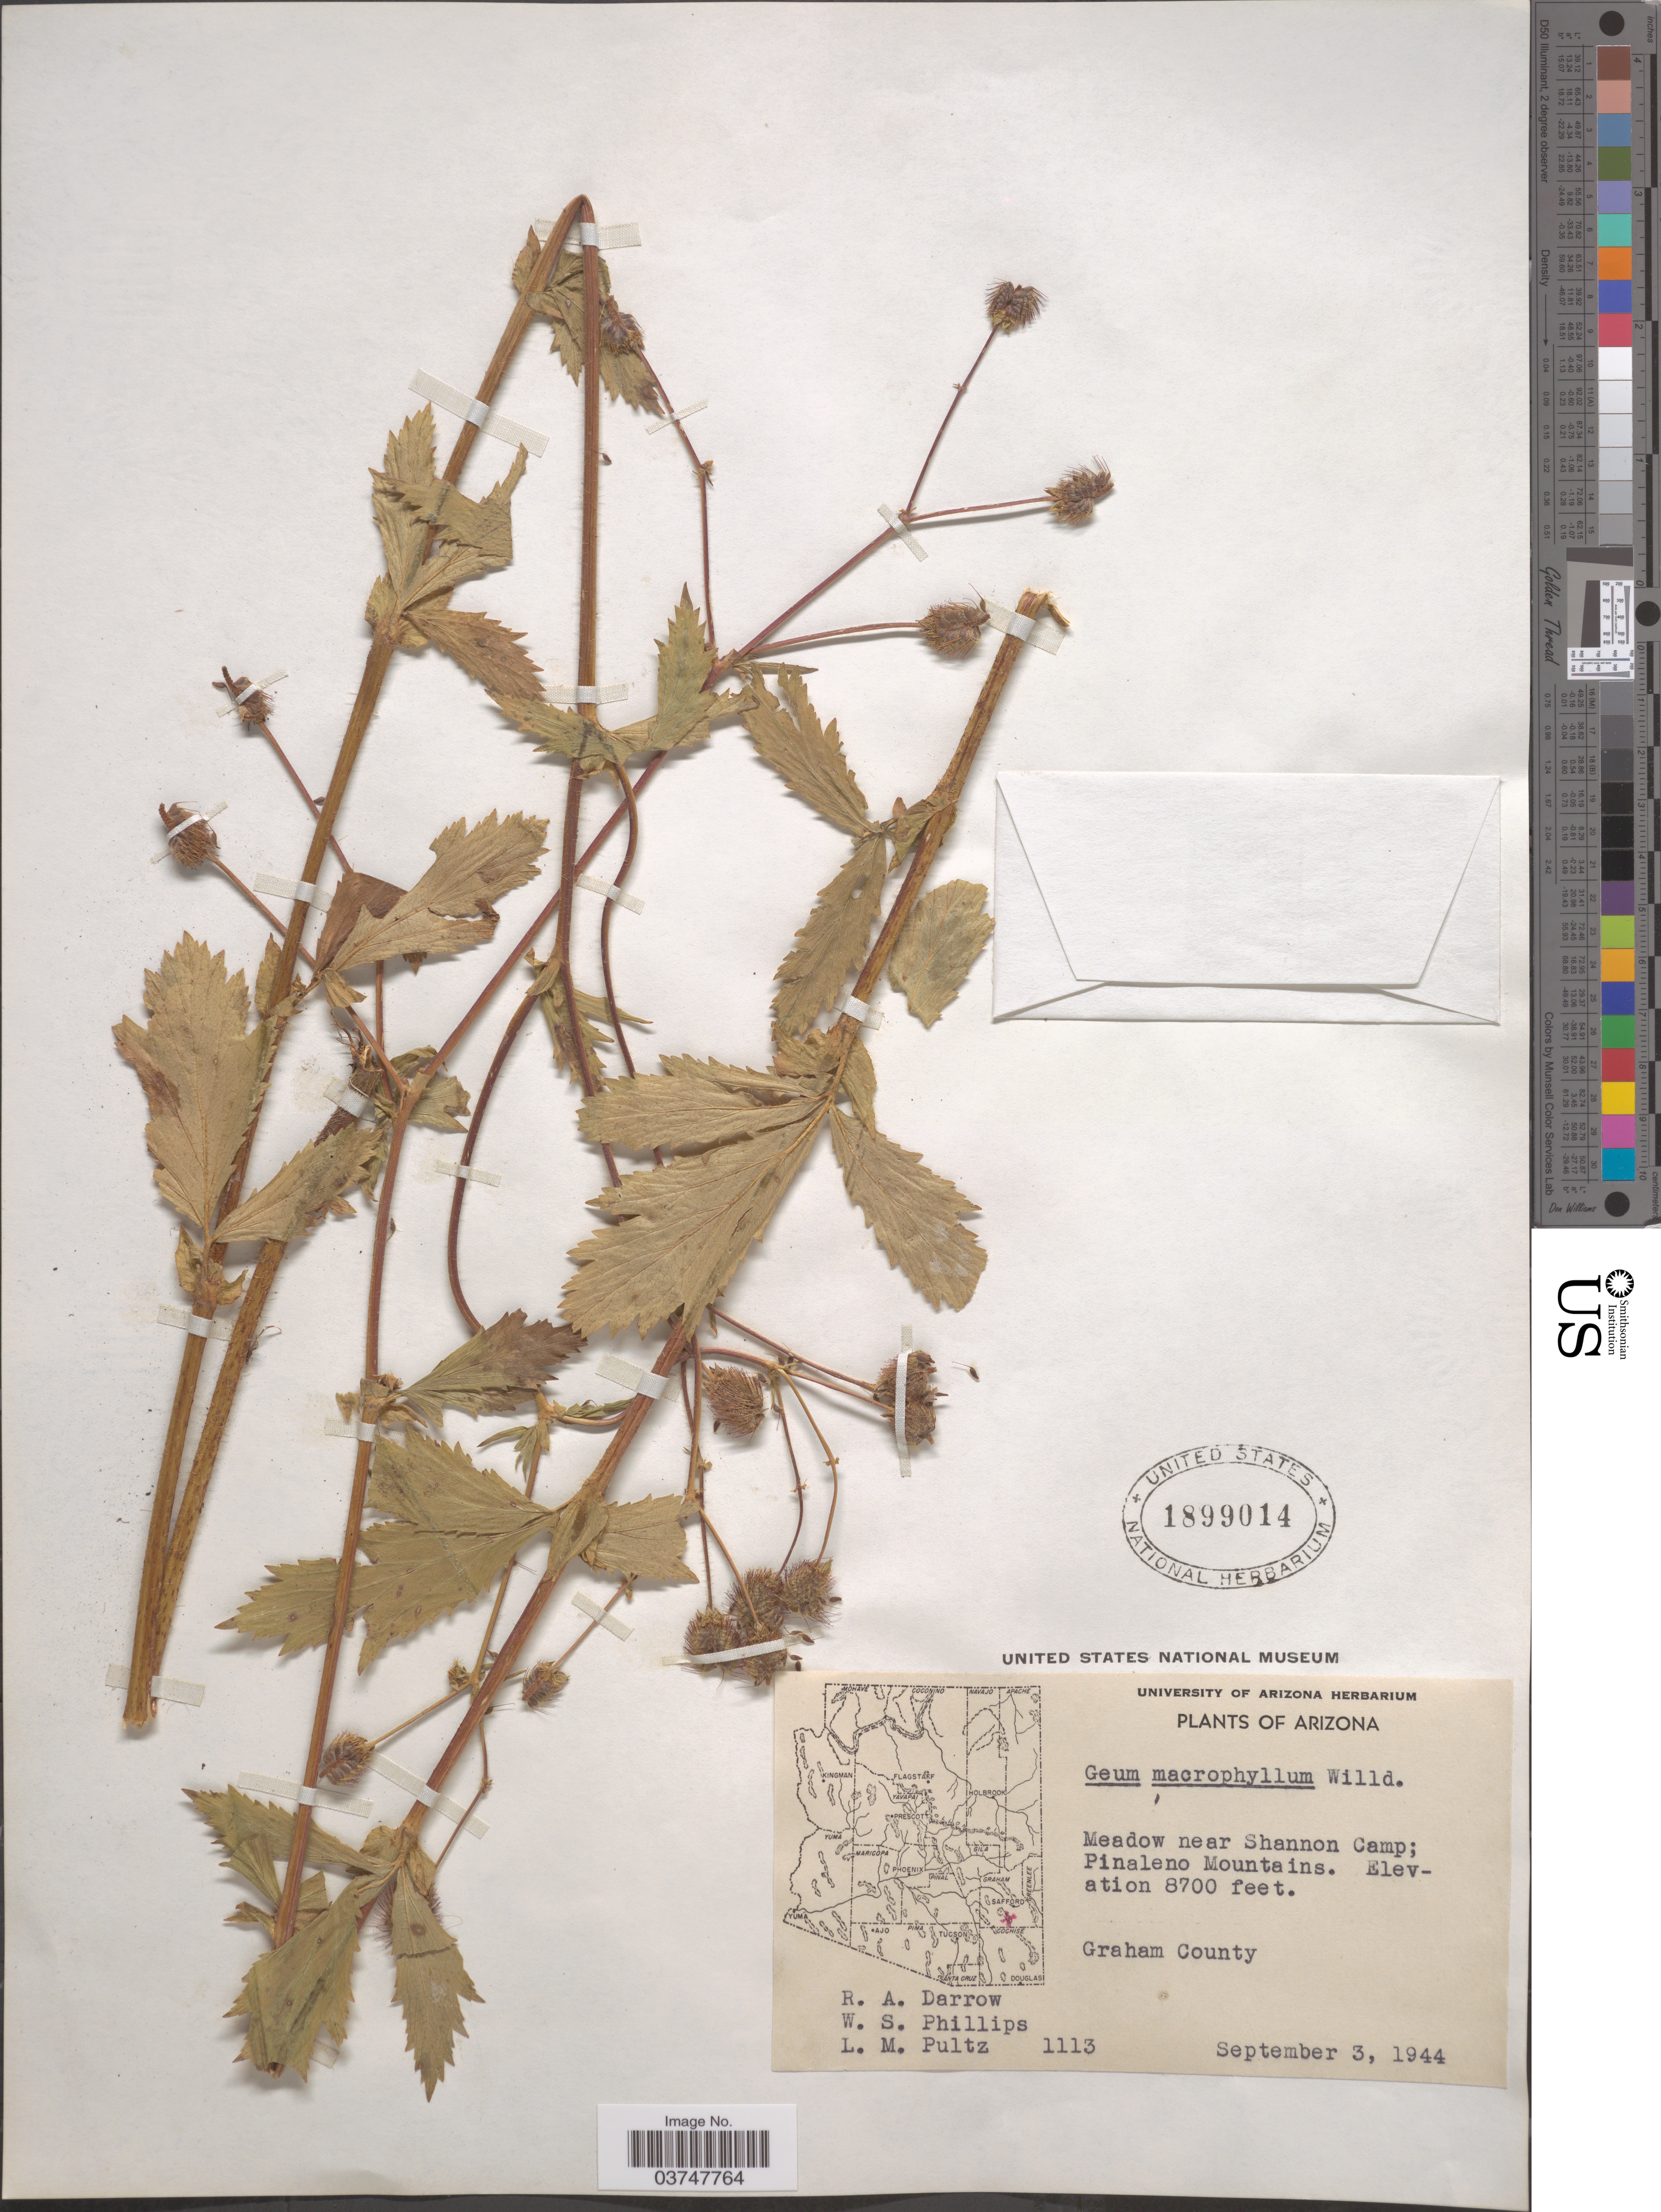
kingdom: Plantae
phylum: Tracheophyta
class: Magnoliopsida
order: Rosales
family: Rosaceae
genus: Geum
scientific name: Geum macrophyllum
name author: Willd.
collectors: R. A. Darrow, W. S. Phillips & L. Pultz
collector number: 1113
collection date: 1944-09-03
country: United States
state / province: Arizona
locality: Meadow near Shannon Camp; Pinaleno Mountains. Graham County.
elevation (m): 2652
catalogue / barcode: US 1899014